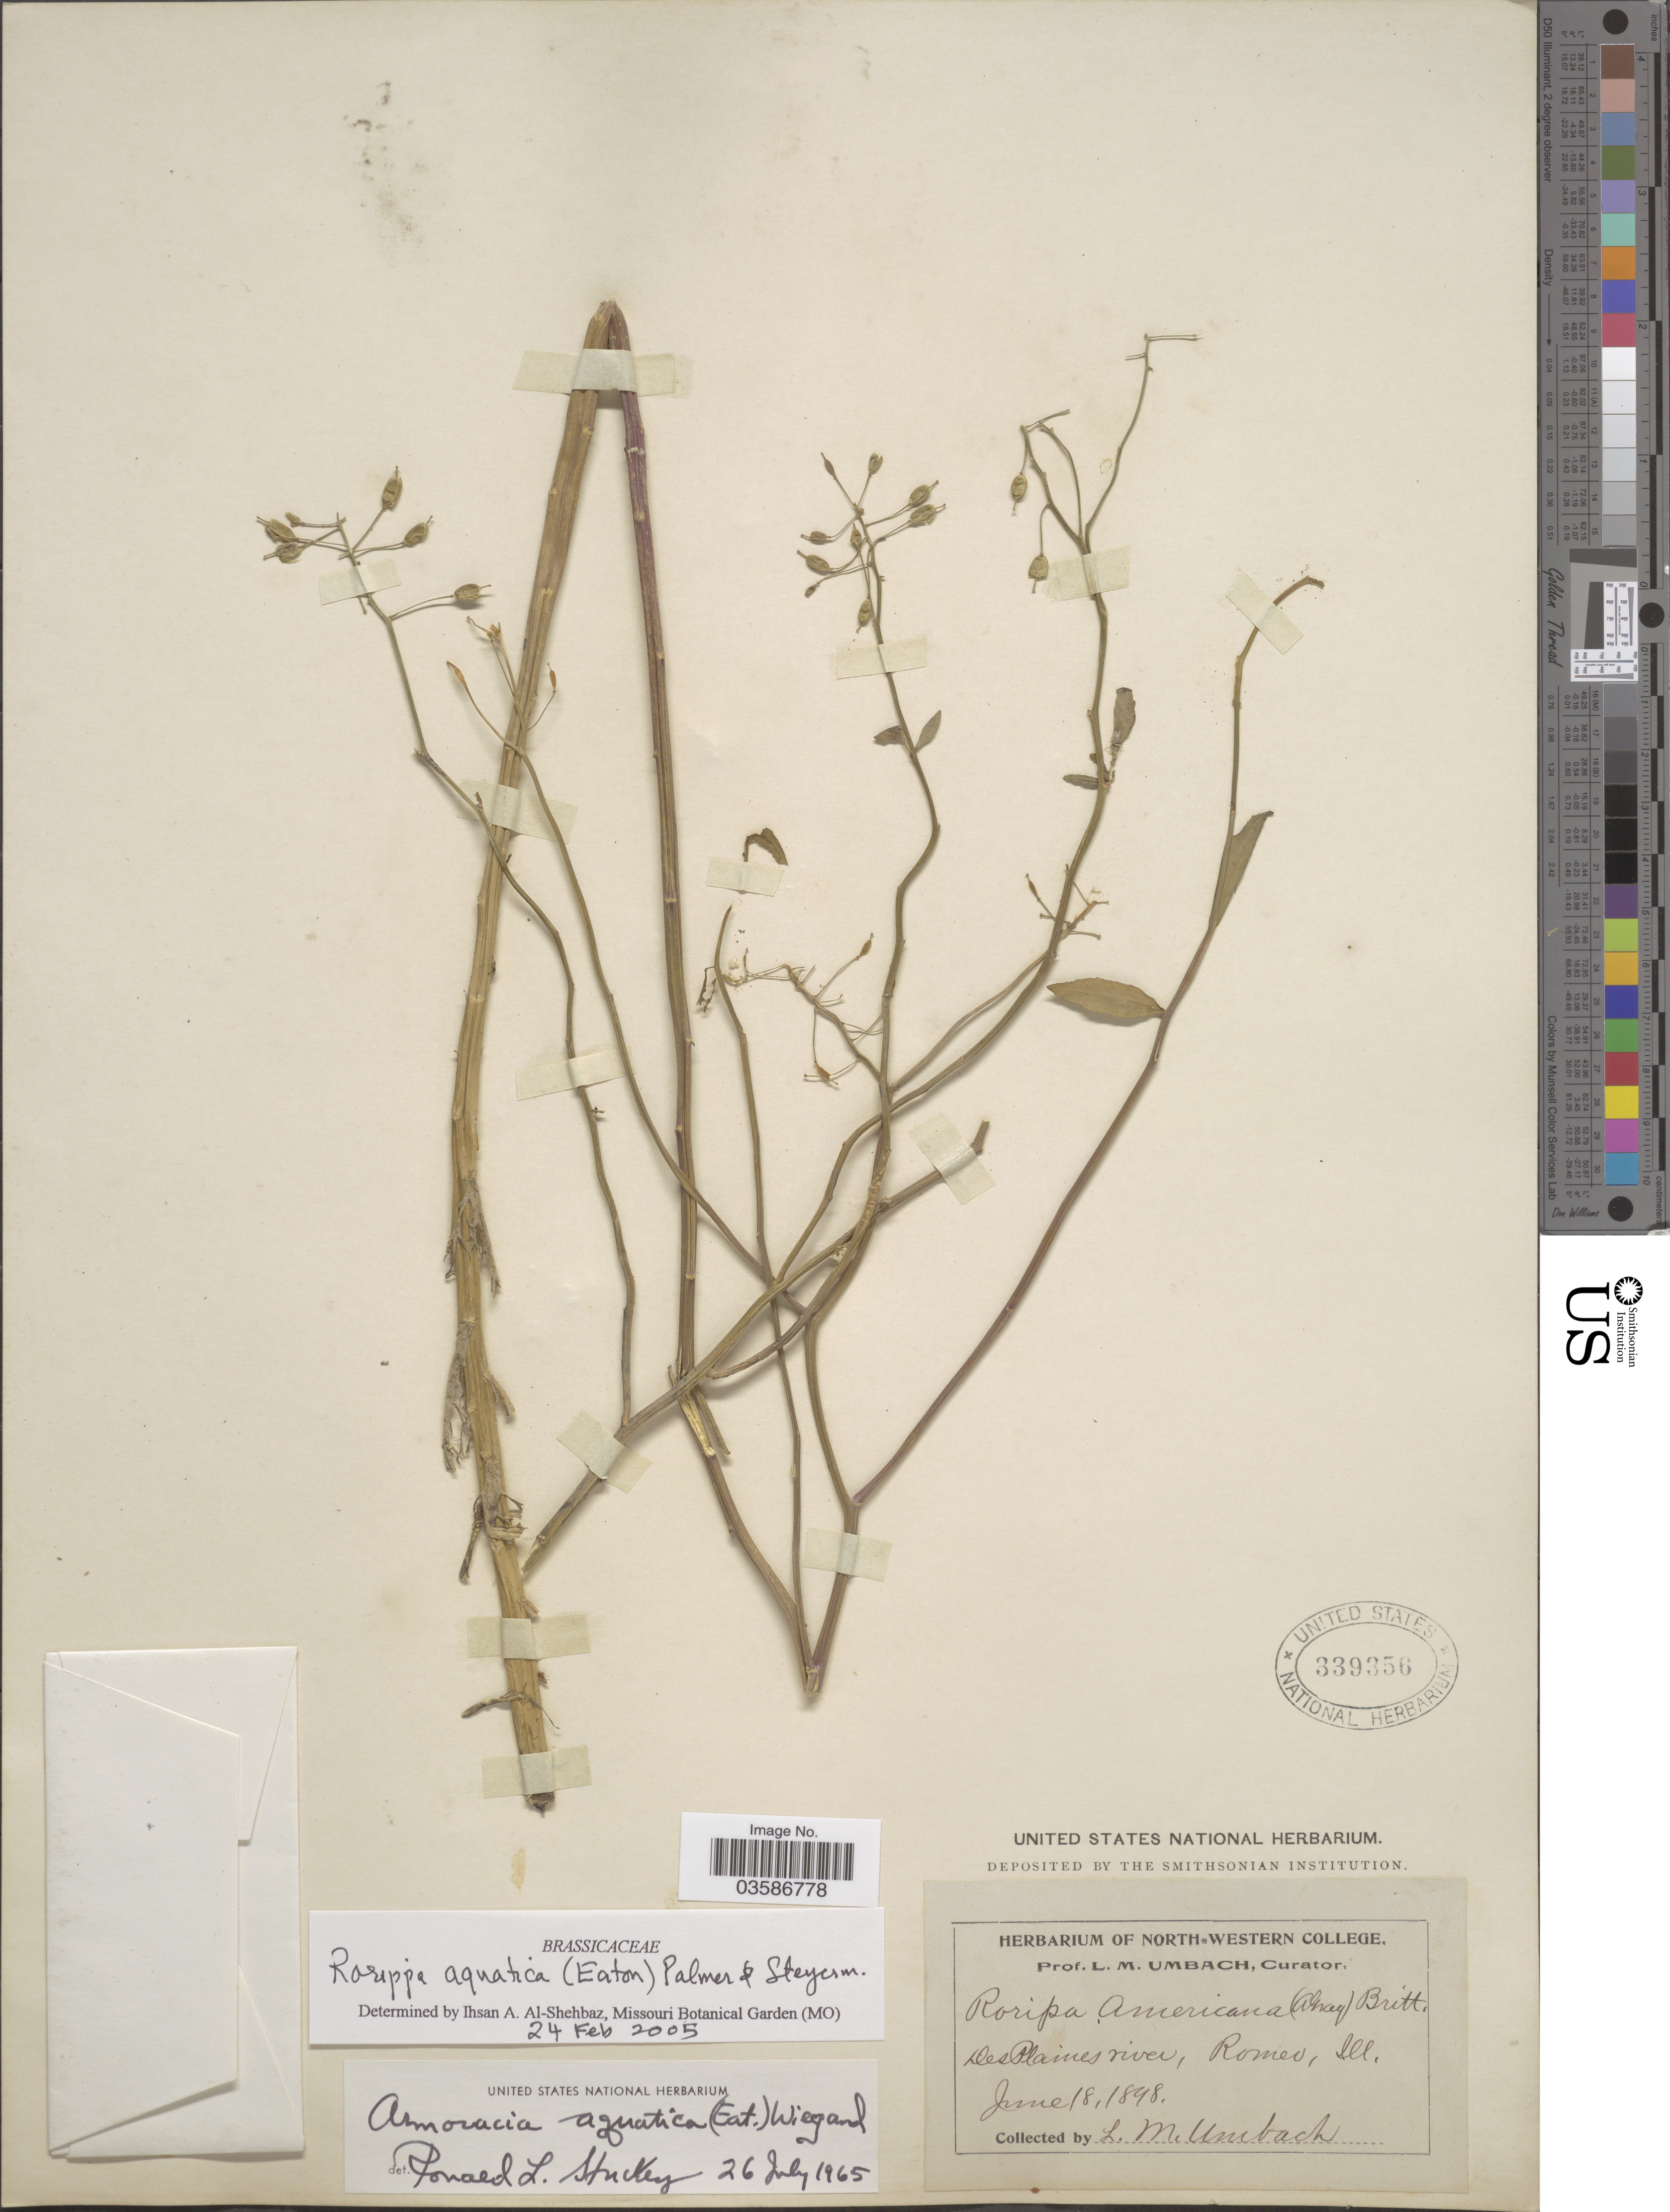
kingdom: Plantae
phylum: Tracheophyta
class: Magnoliopsida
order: Brassicales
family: Brassicaceae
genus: Rorippa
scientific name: Rorippa aquatica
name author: (Eaton) E.J. Palmer & Steyerm.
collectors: L. M. Umbach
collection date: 1898-06-18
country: United States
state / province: Illinois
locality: Des Plaines River, Romeo.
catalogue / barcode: US 339356